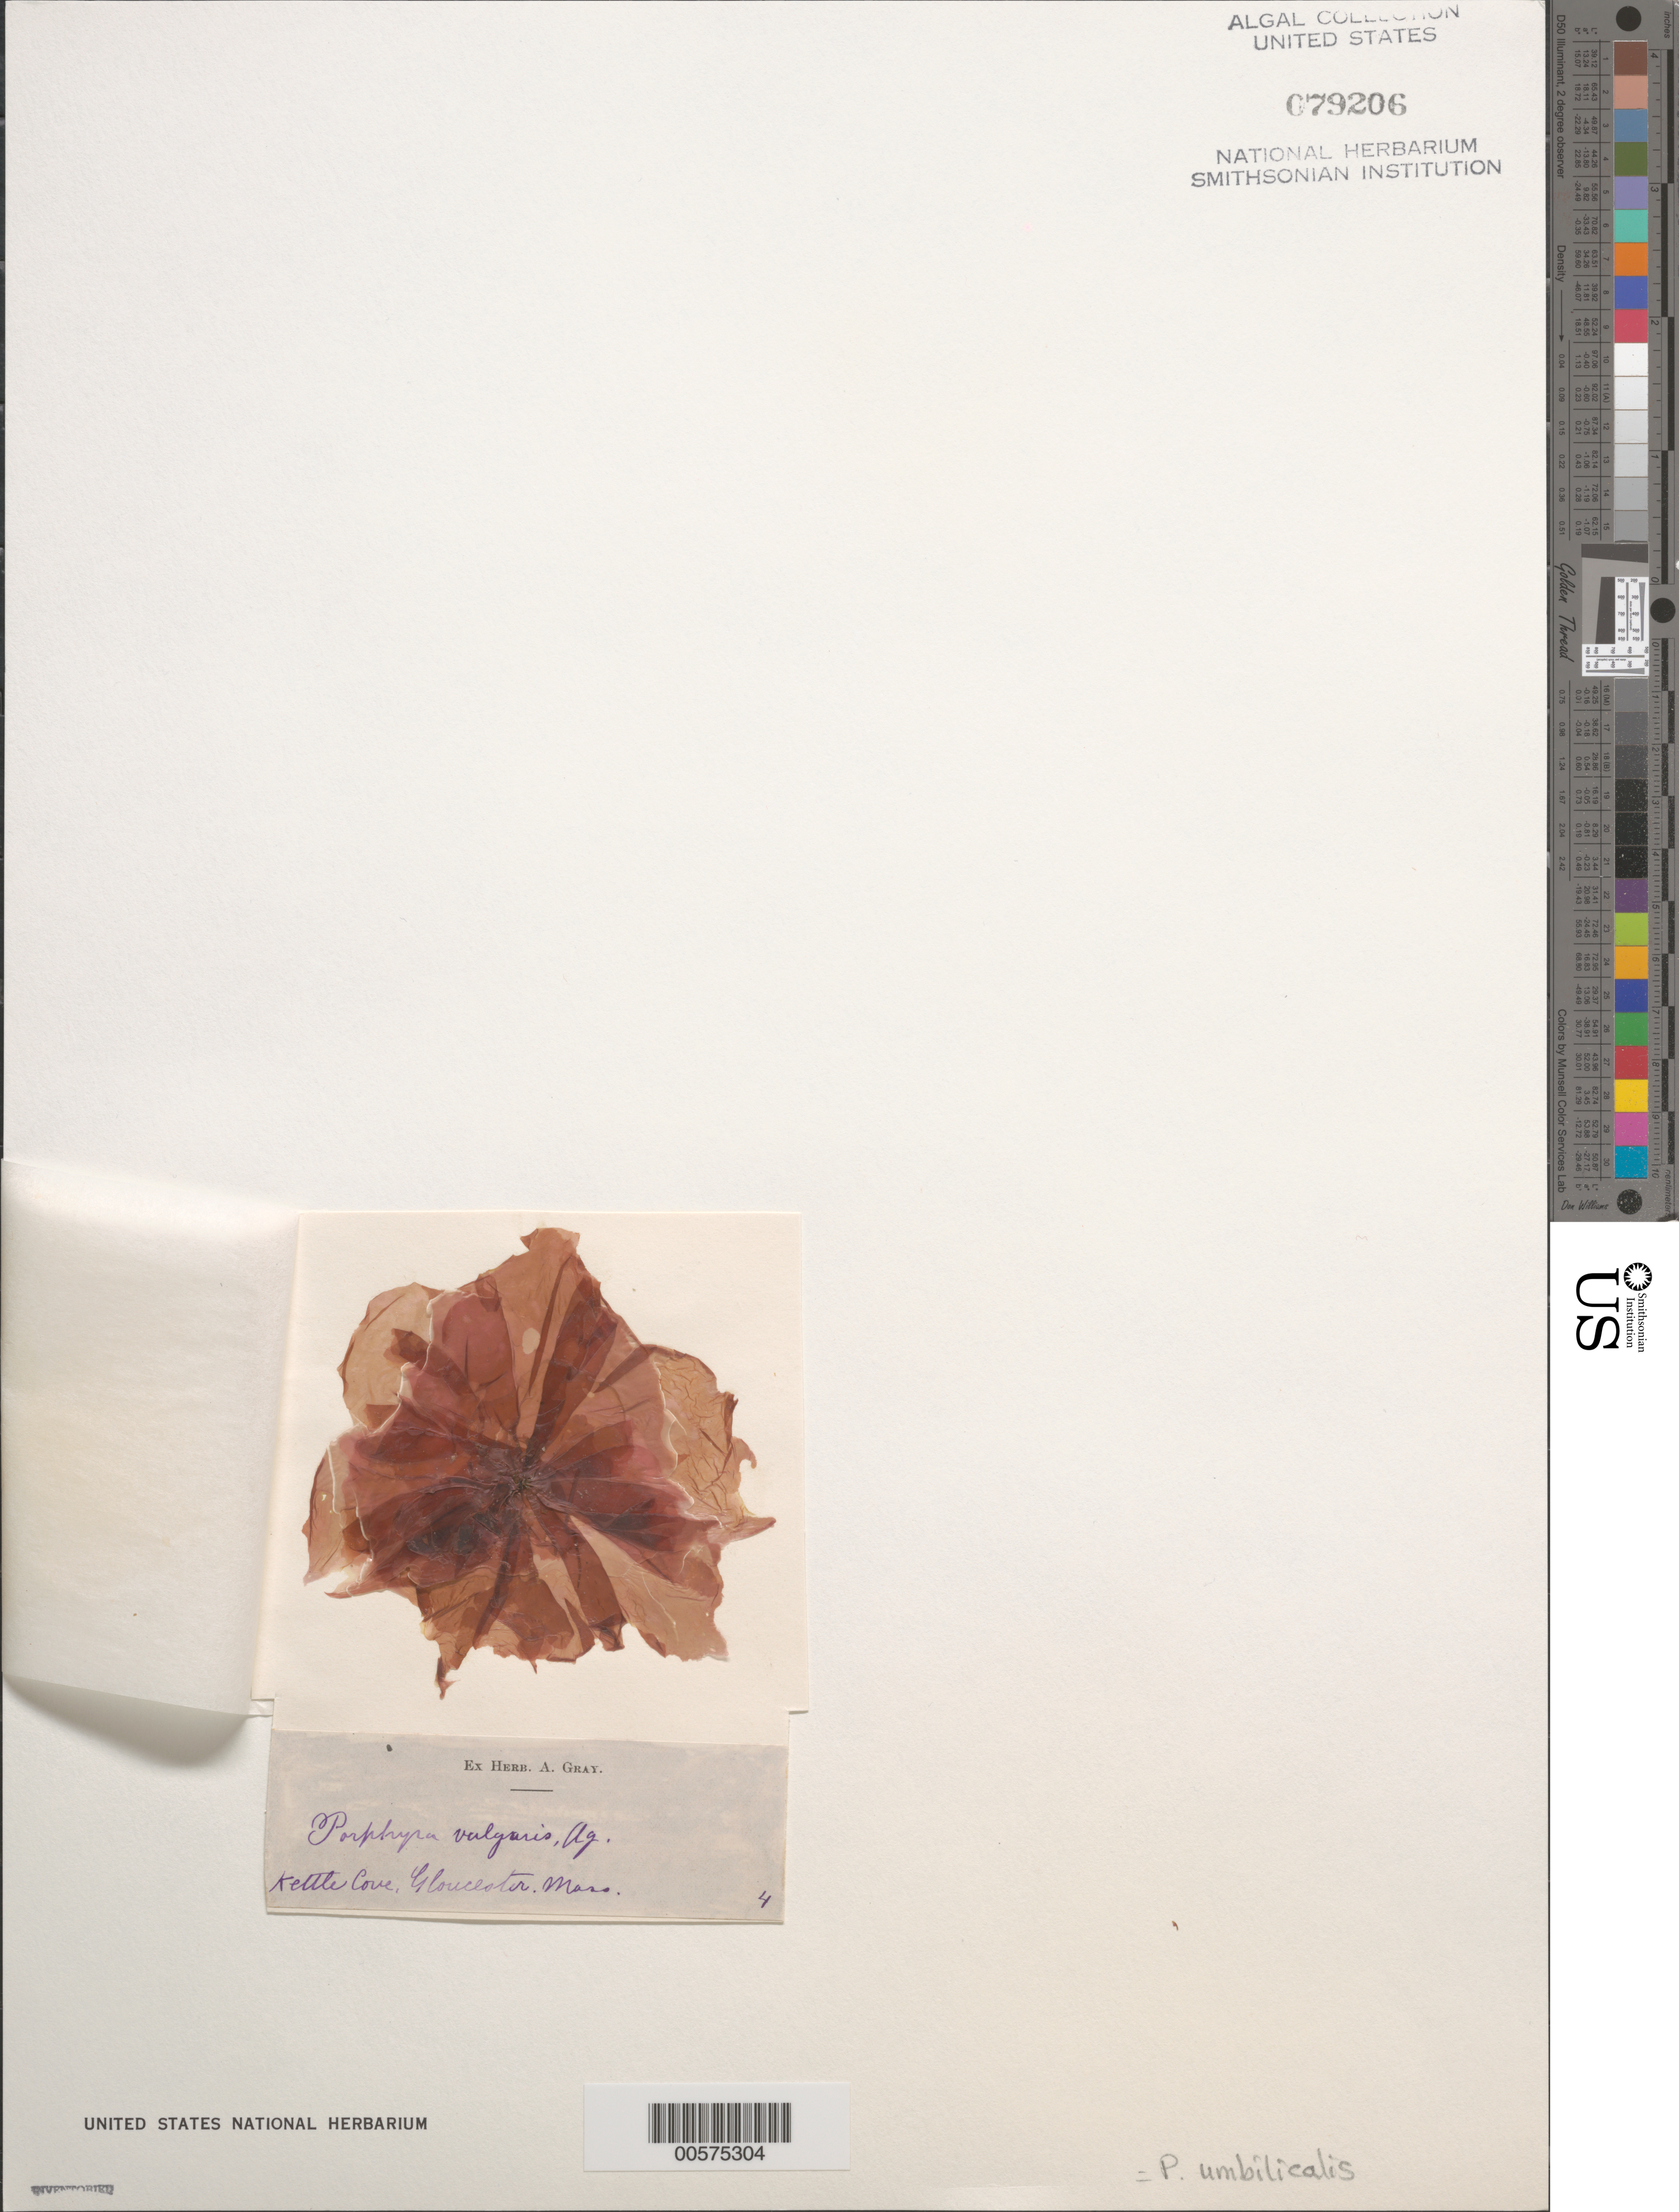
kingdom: Plantae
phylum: Rhodophyta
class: Bangiophyceae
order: Bangiales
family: Bangiaceae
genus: Porphyra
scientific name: Porphyra umbilicalis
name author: Kütz.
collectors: A. Gray (herbarium)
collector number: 4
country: United States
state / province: Massachusetts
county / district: Essex County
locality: Kettle Cove, Gloucester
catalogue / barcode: US 79206